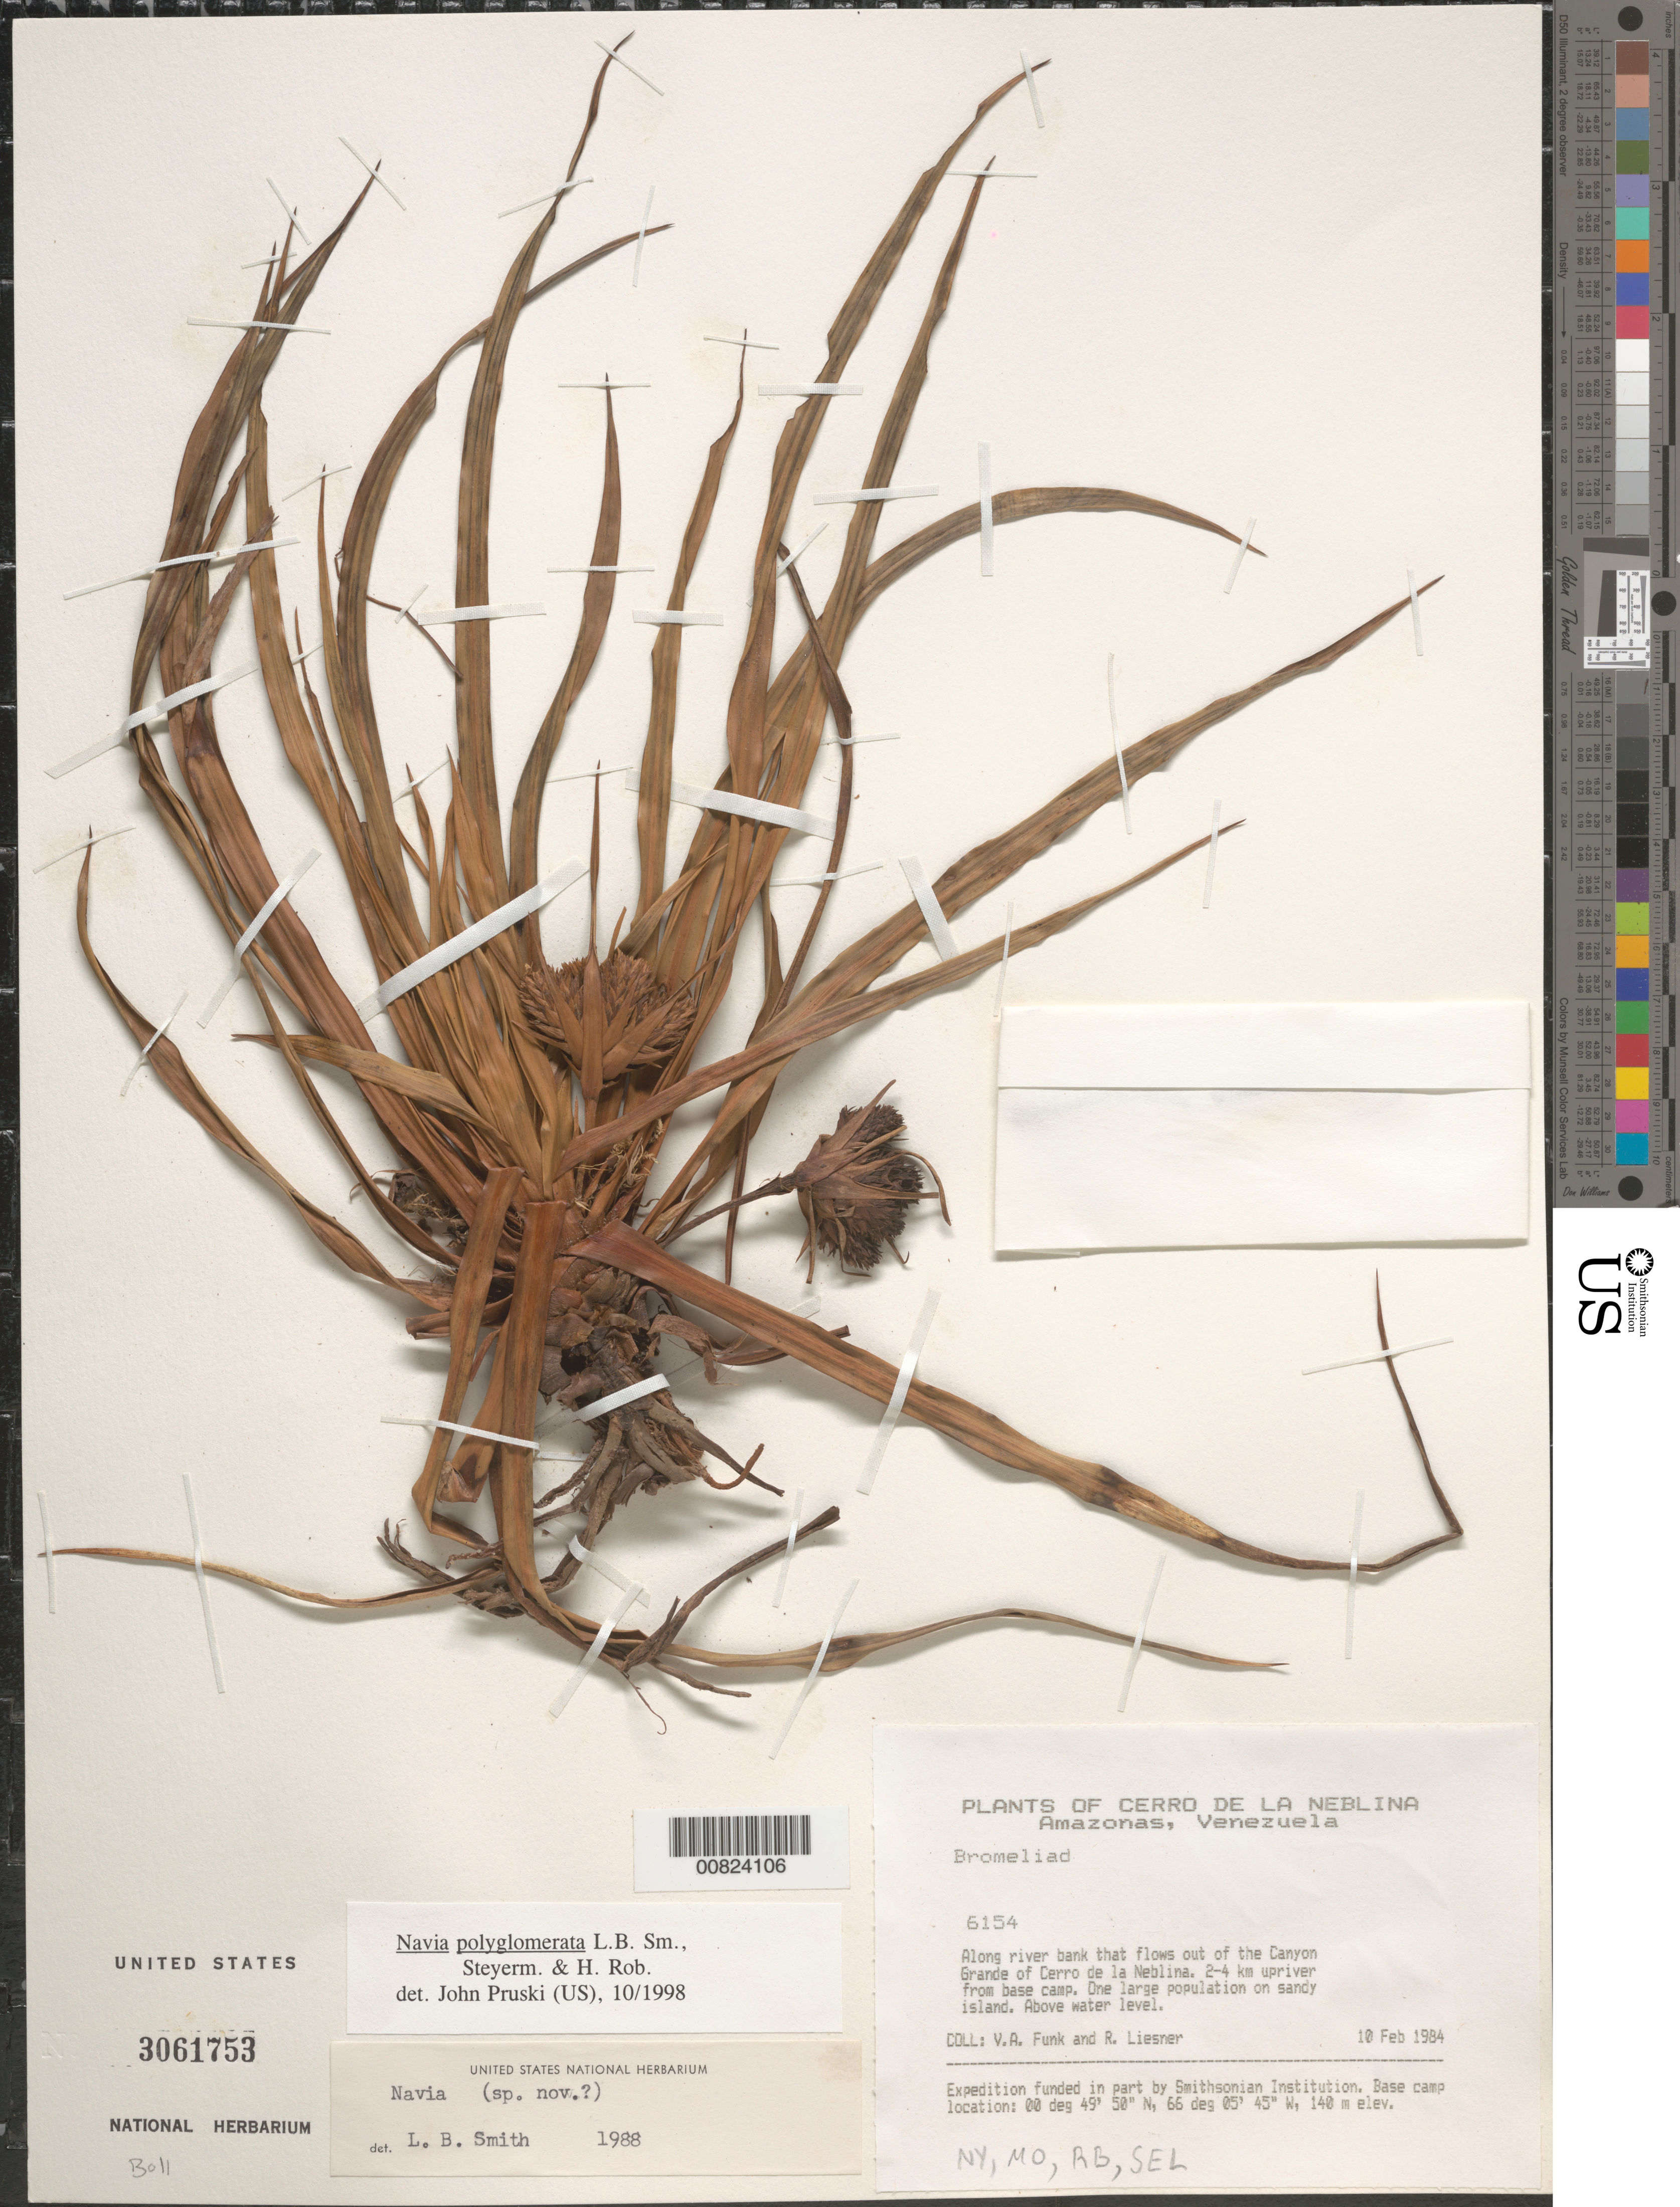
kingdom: Plantae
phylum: Tracheophyta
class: Liliopsida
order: Poales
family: Bromeliaceae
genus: Navia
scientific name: Navia polyglomerata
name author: L.B. Sm.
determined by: Pruski, J. F.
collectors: V. Funk & R. L. Liesner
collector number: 6154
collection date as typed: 10-Feb-84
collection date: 1984-02-10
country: Venezuela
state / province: Amazonas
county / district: Río Negro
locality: Canyon Grande, Cerro de la Neblina, 2-4 km upriver from base camp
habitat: Along river bank; on sandy island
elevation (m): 140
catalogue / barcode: US 3061753